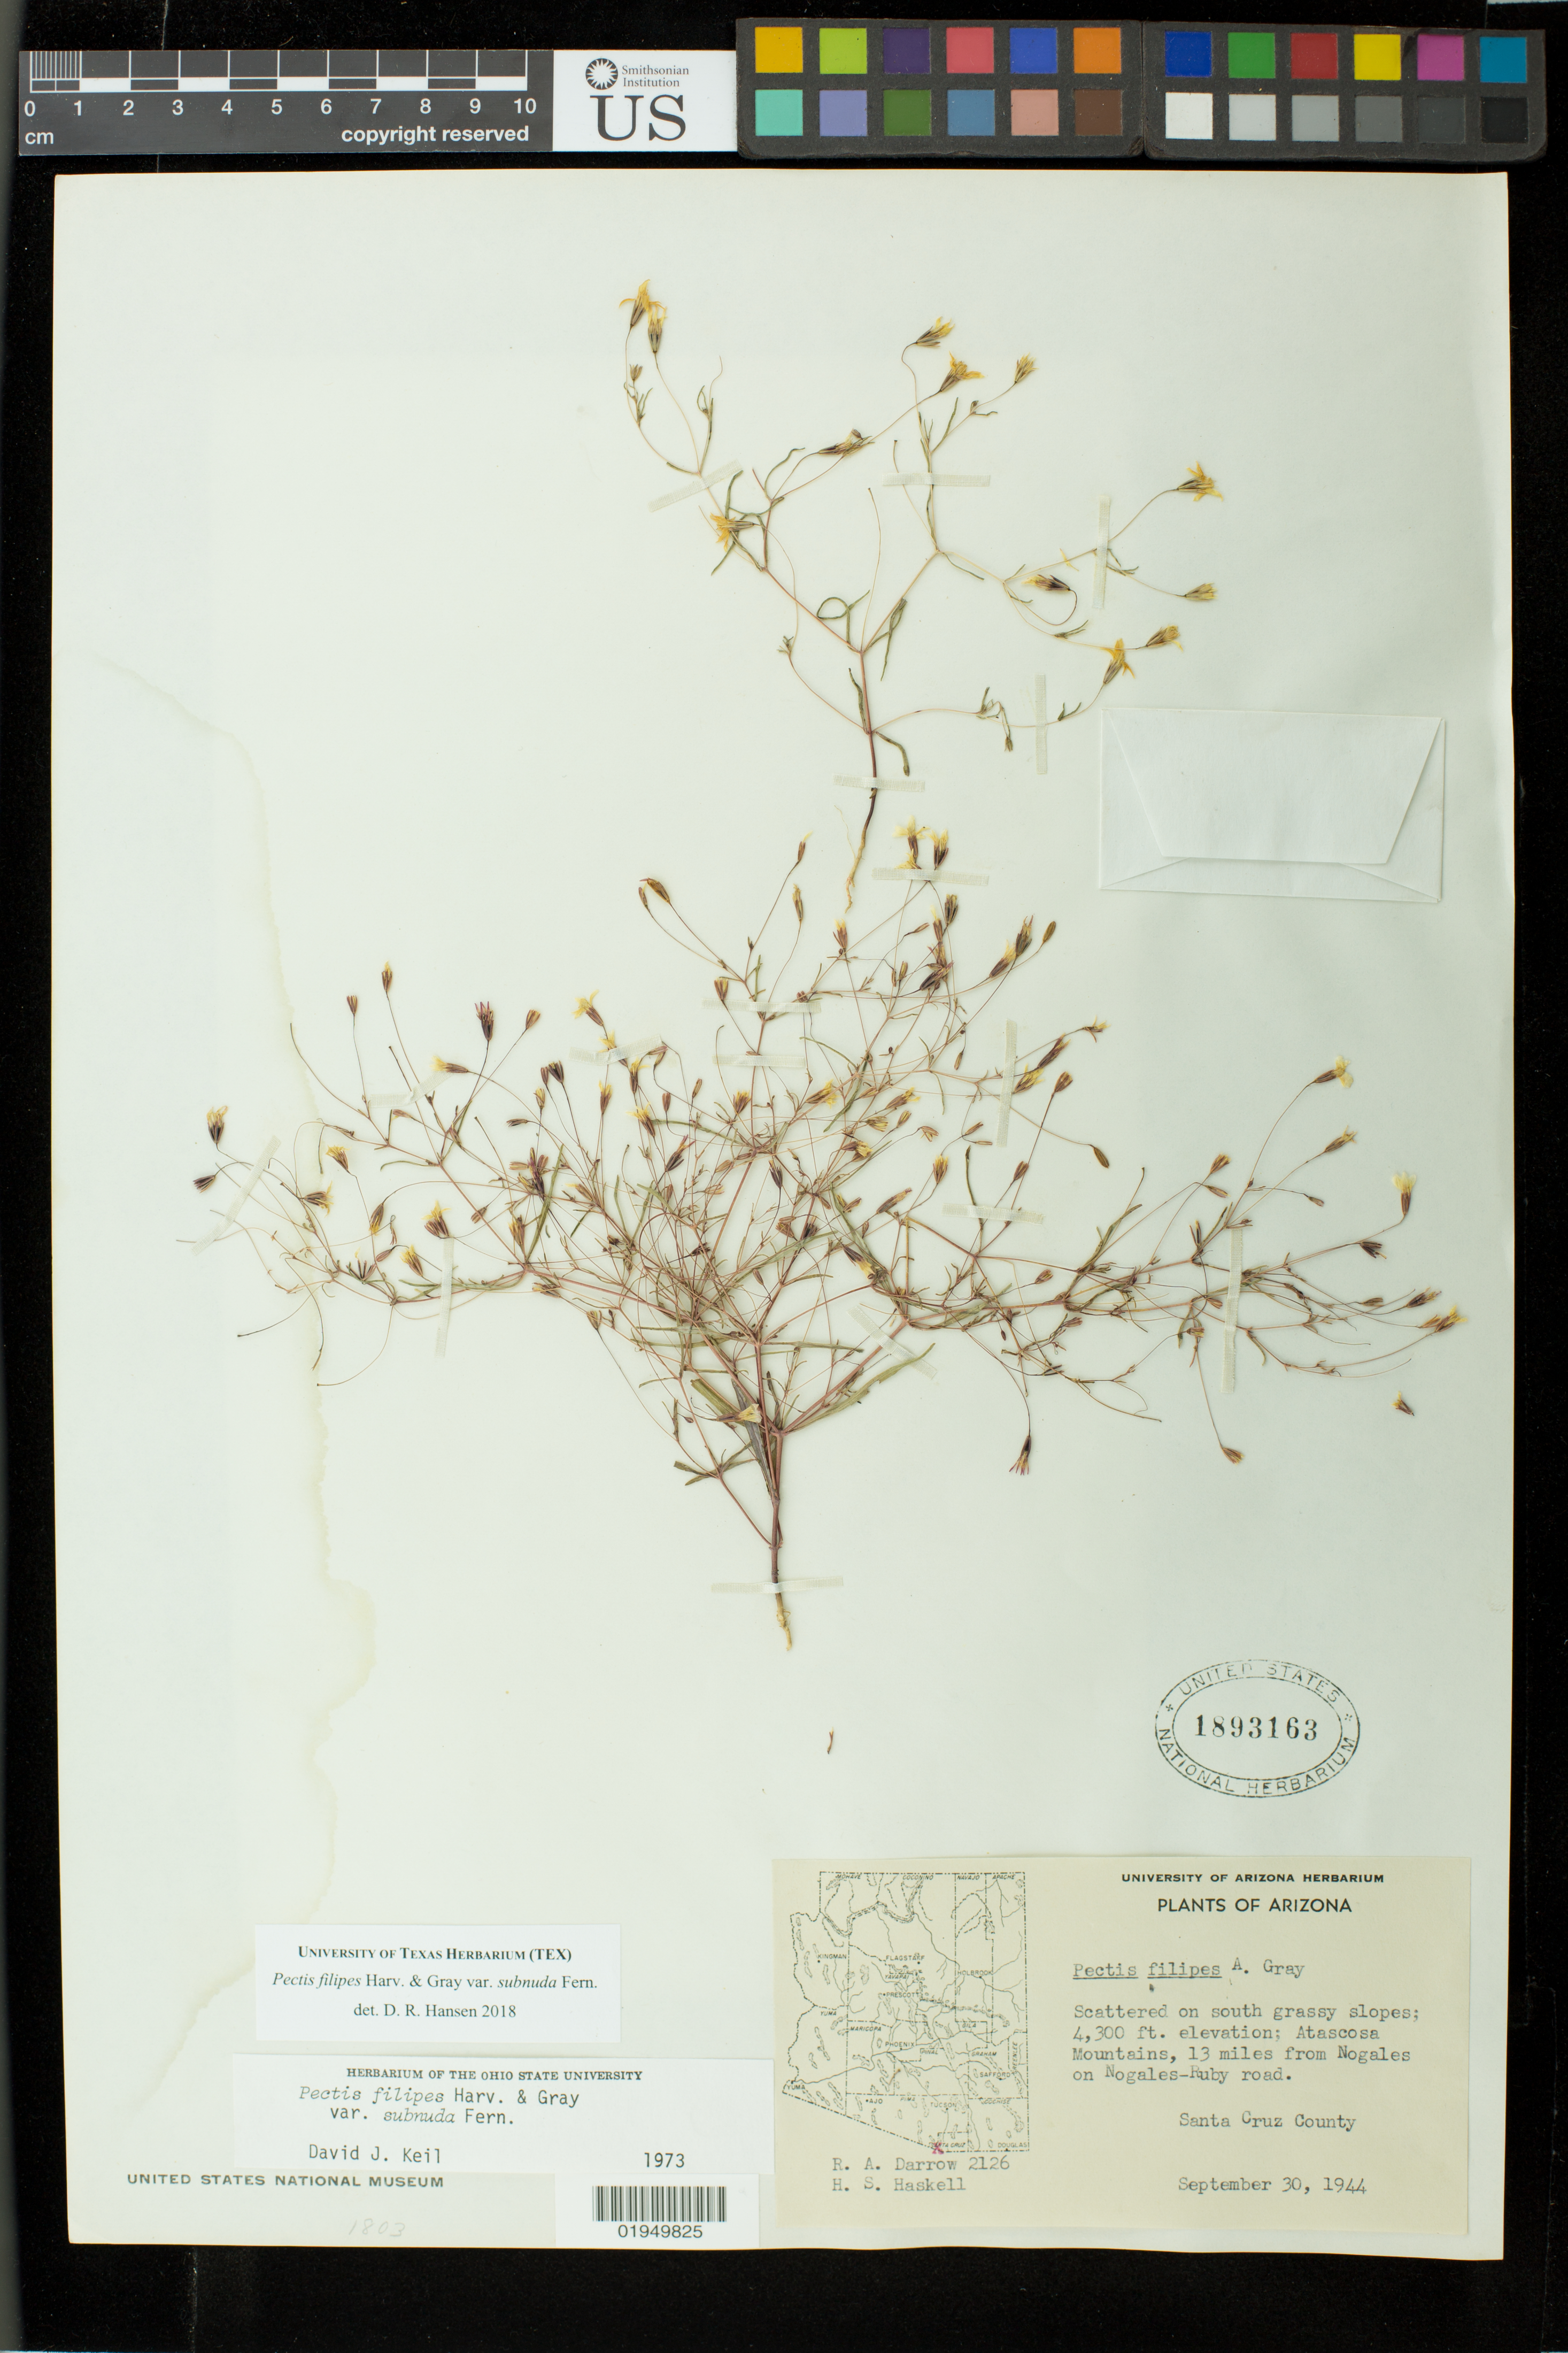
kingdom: Plantae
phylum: Tracheophyta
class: Magnoliopsida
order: Asterales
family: Asteraceae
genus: Pectis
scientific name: Pectis filipes var. subnuda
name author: Fernald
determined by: Hansen, D. R.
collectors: R. A. Darrow & H. Haskell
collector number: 2126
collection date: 1944-09-30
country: United States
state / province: Arizona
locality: Atascosa Mountains, 13 miles from Nogales on Nogales-Ruby road.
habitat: Scattered on south grassy slopes.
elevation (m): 1311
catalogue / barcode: US 1893163